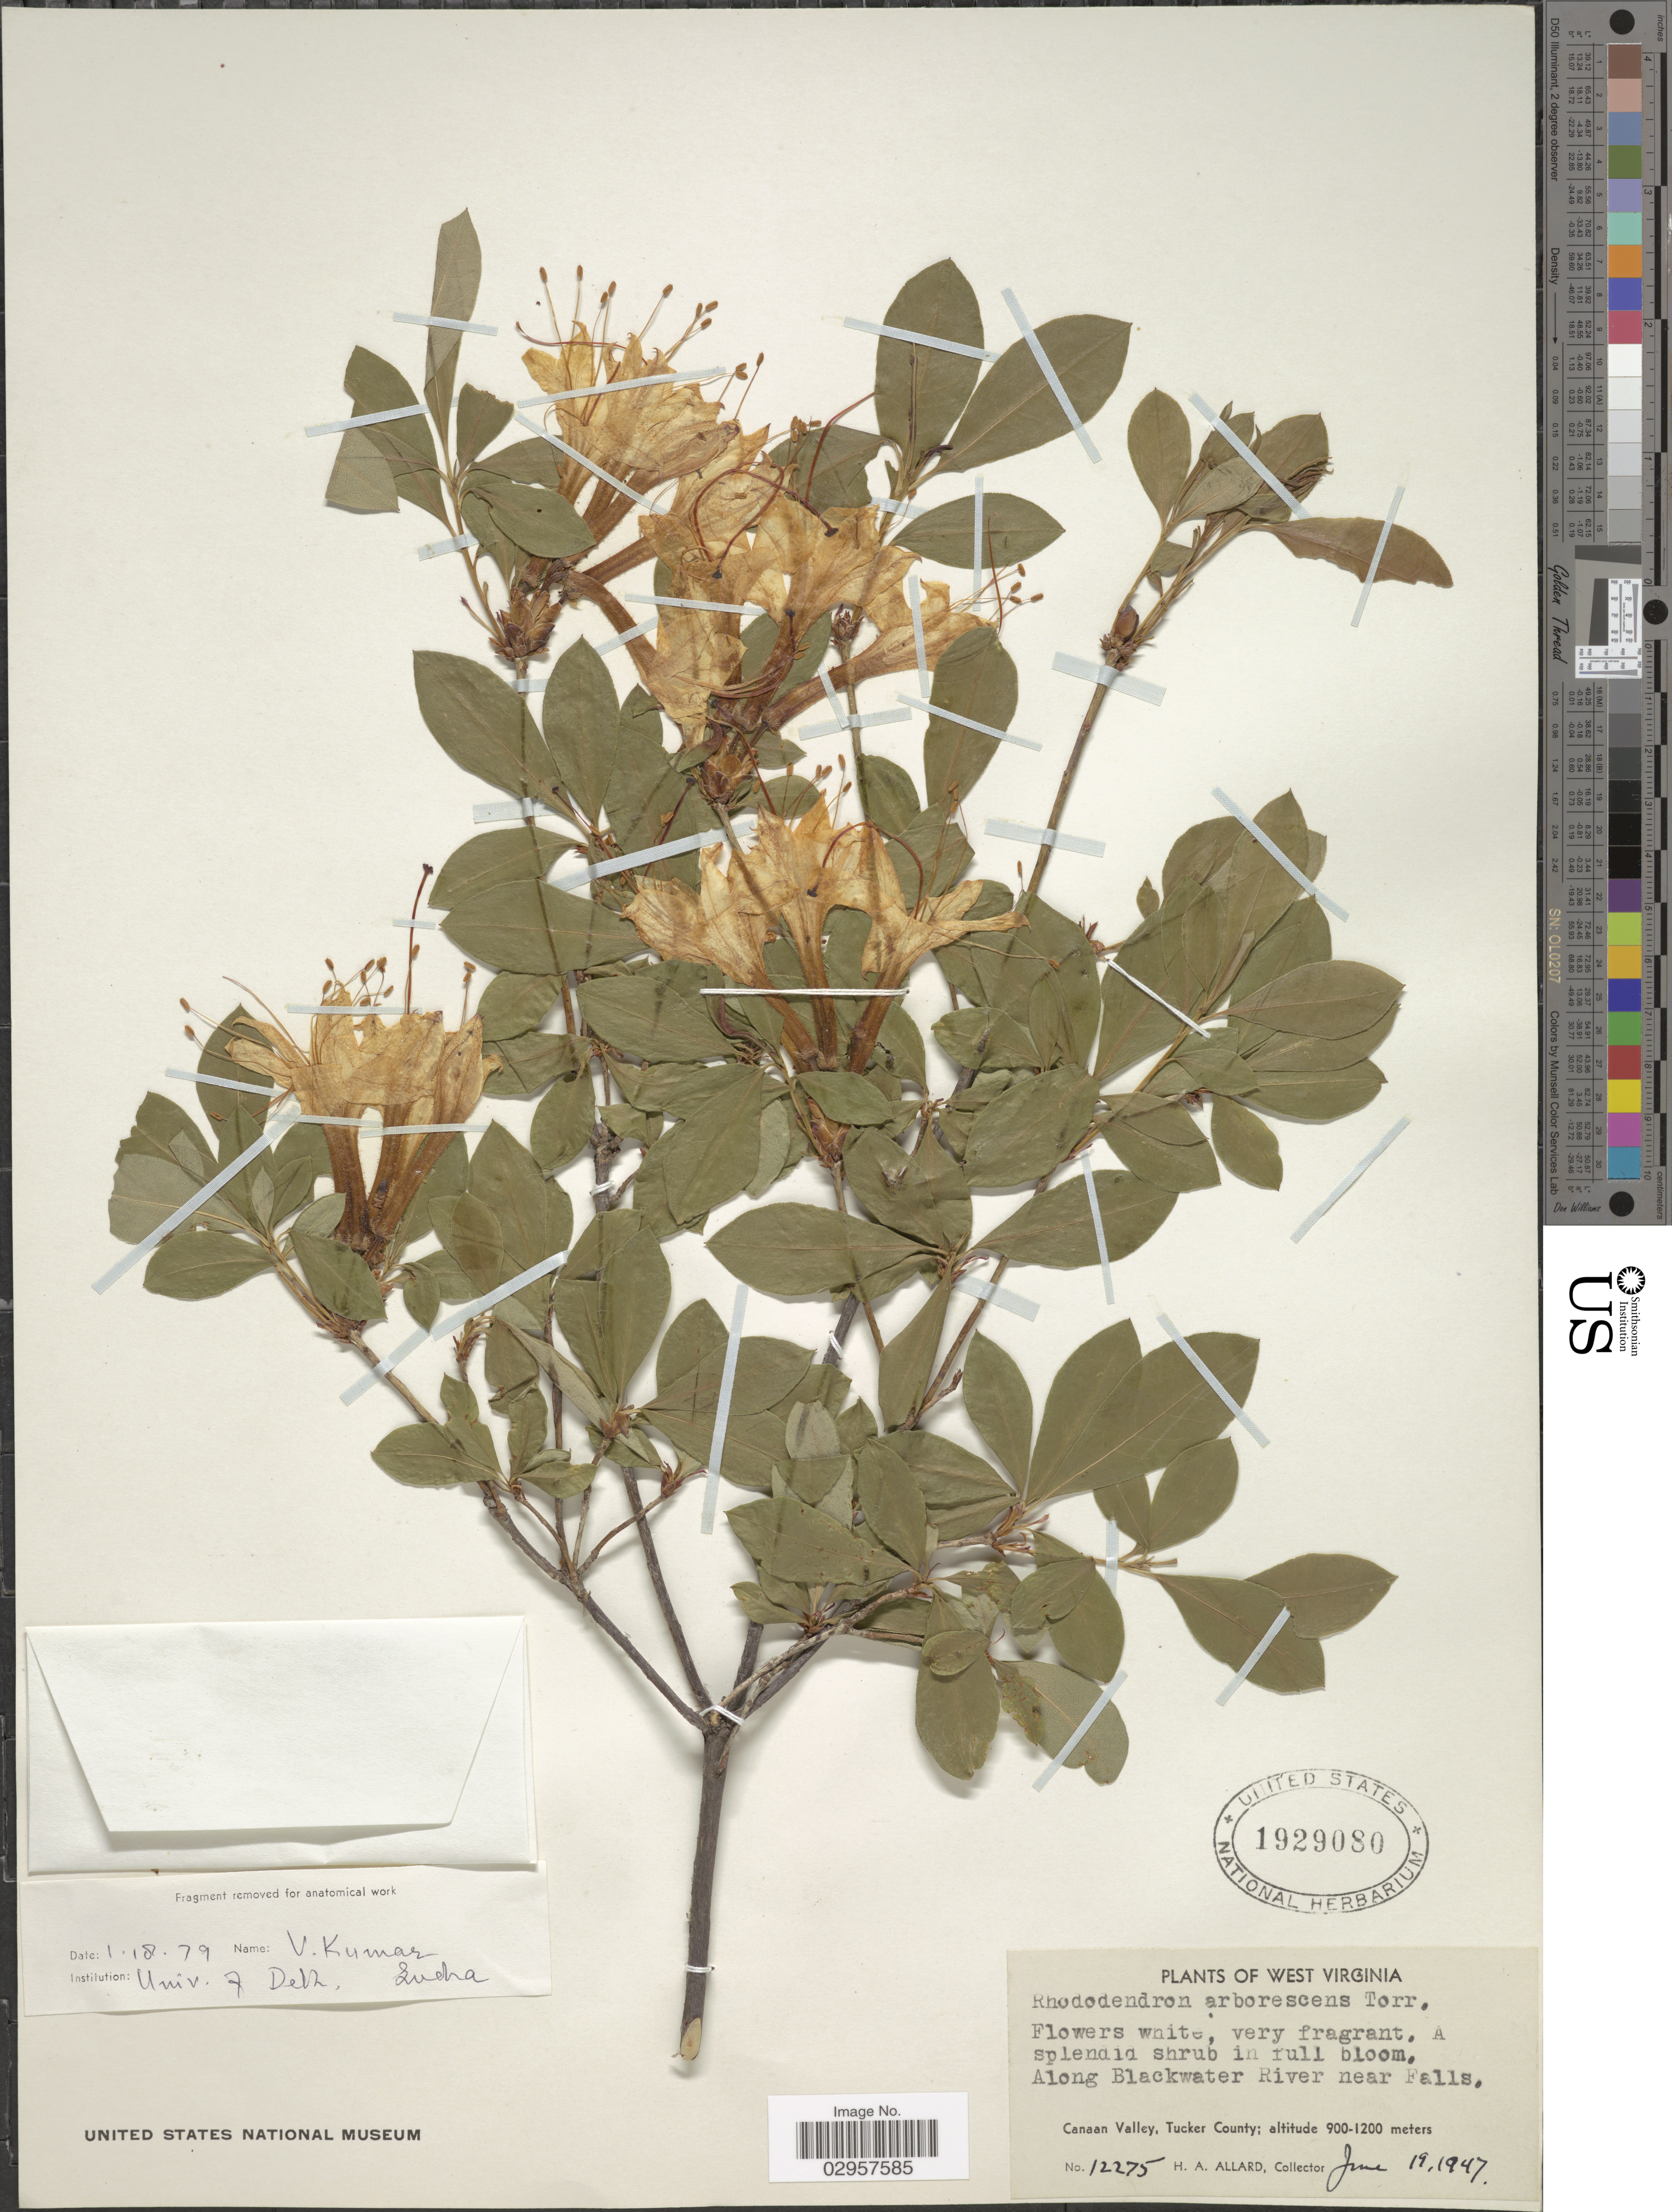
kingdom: Plantae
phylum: Tracheophyta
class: Magnoliopsida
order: Ericales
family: Ericaceae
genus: Rhododendron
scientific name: Rhododendron arborescens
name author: (Pursh) Torr.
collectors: H. A. Allard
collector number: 12275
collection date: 1947-06-19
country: United States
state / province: West Virginia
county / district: Tucker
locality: Along Blackwater River near Falls. Canaan Valley, Tucker County.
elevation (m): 900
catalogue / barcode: US 1929080